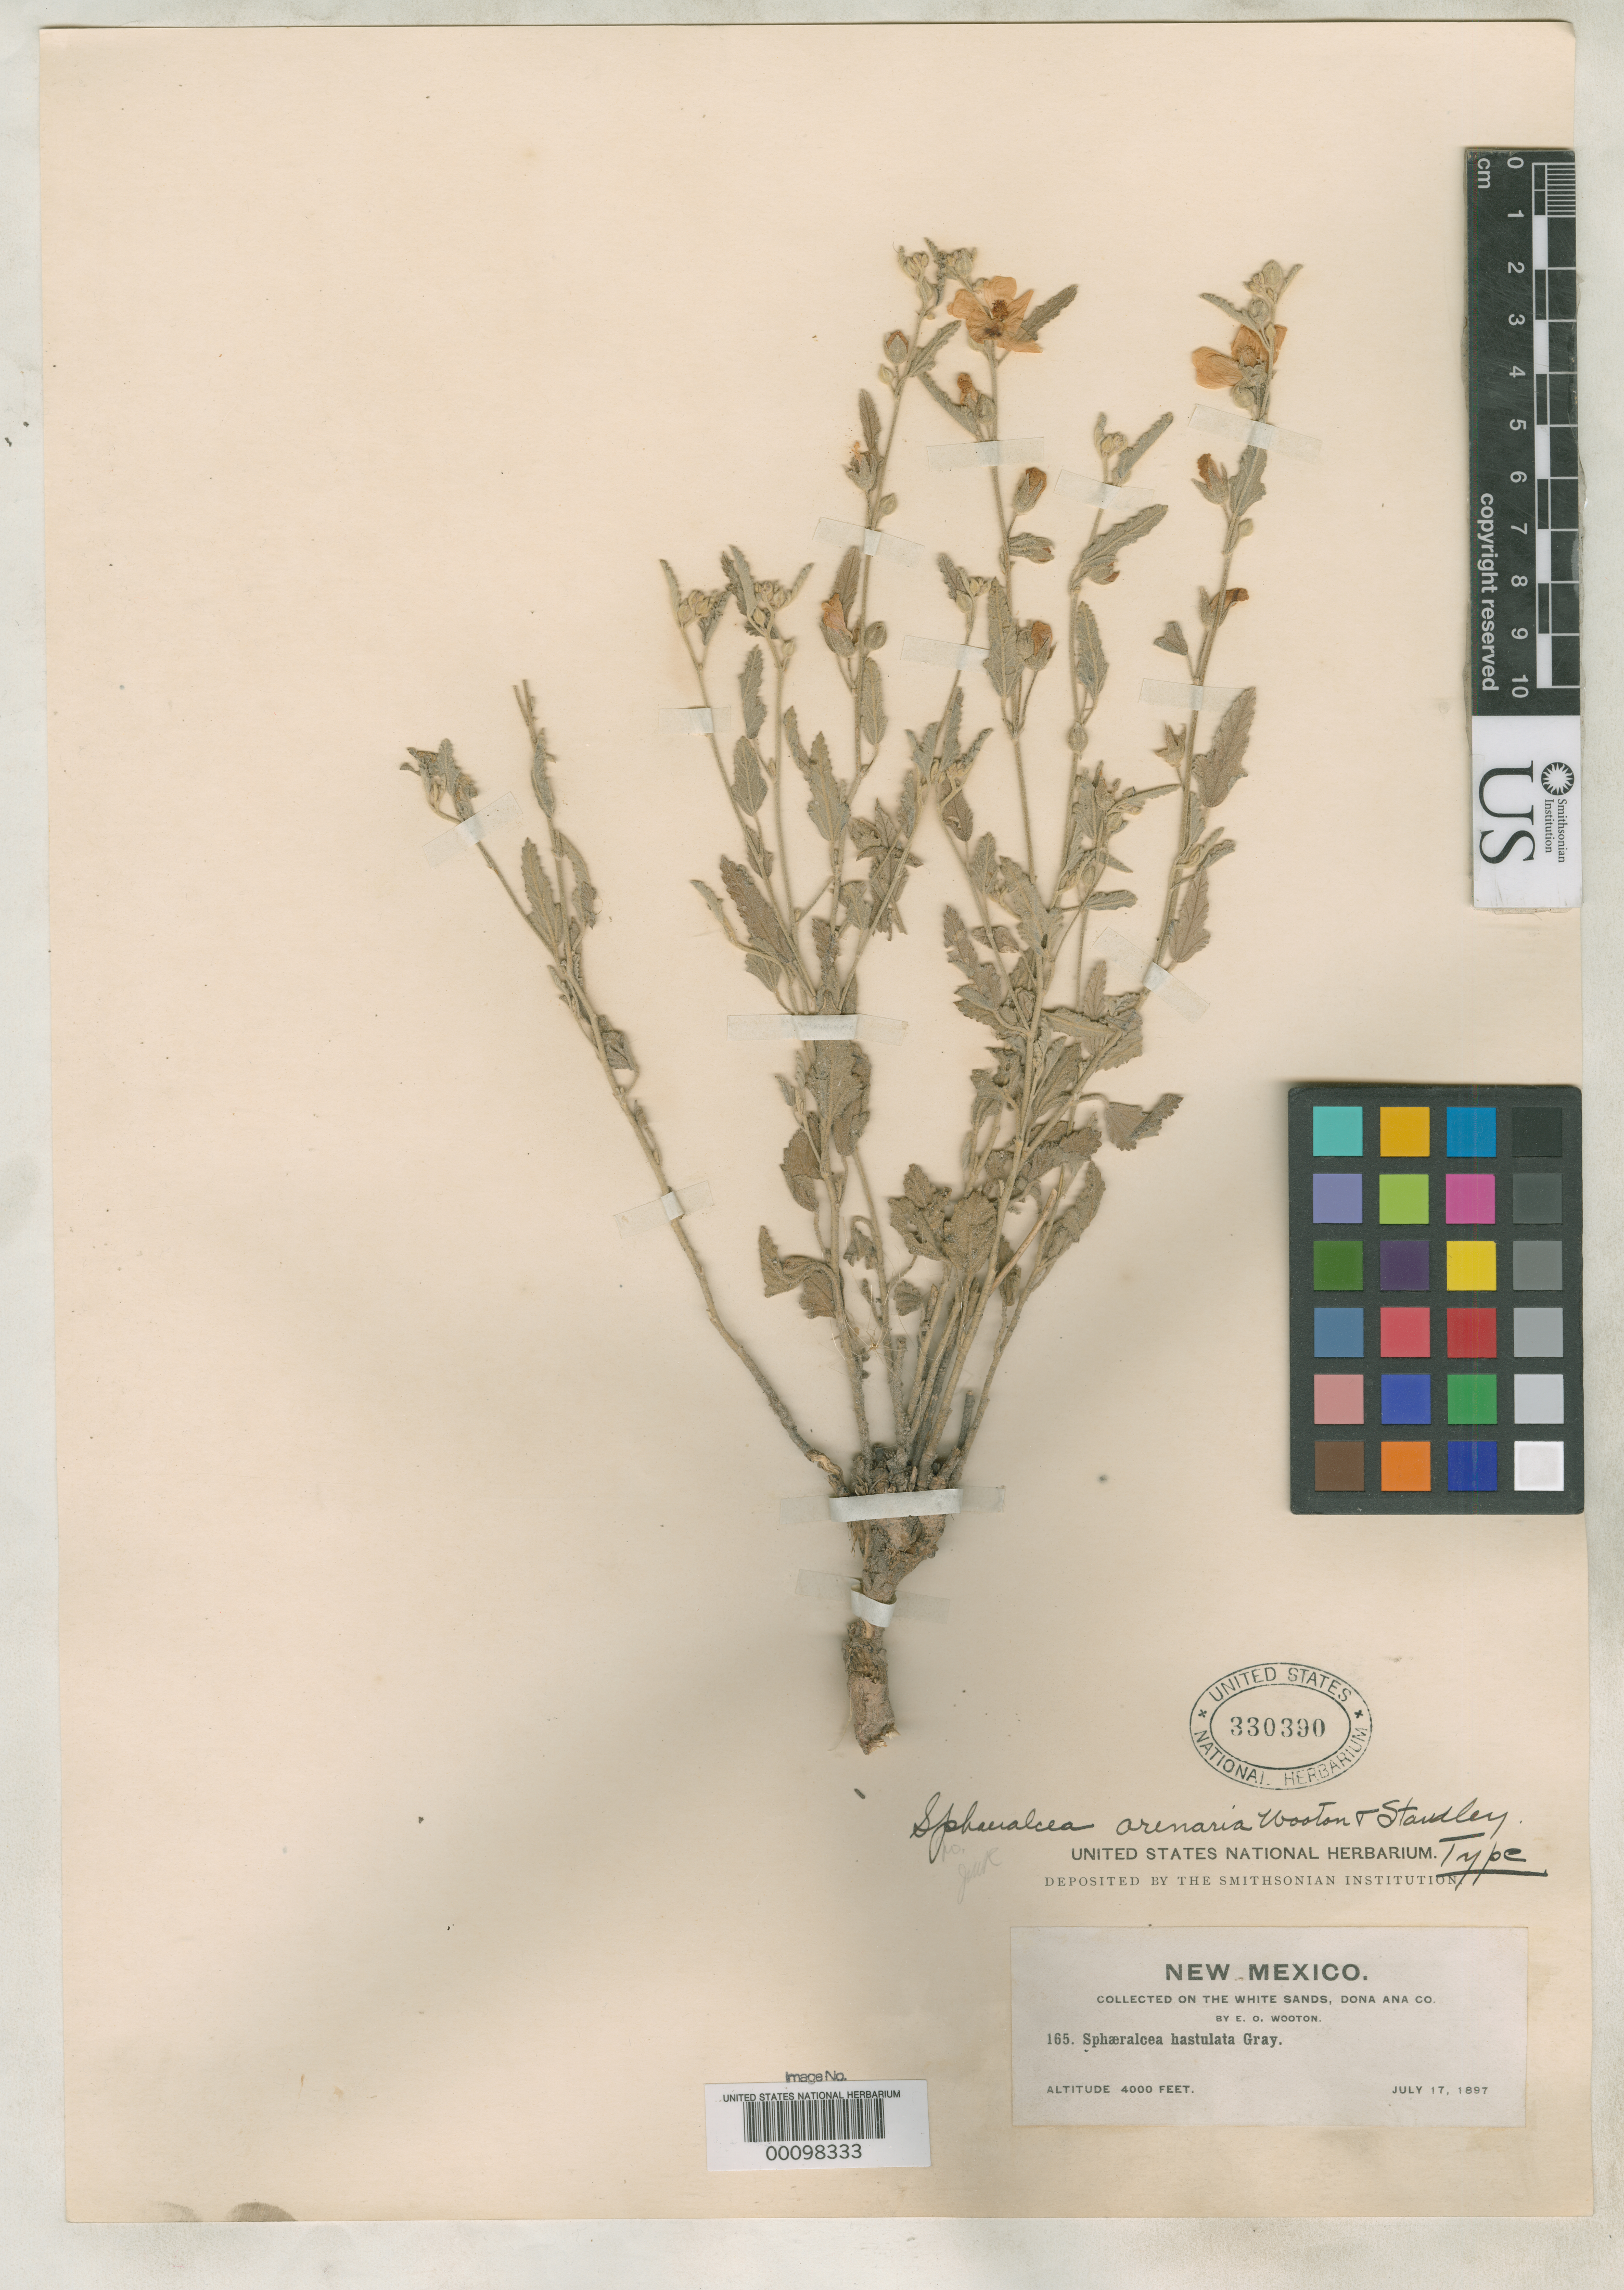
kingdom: Plantae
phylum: Tracheophyta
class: Magnoliopsida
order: Malvales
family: Malvaceae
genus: Sphaeralcea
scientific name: Sphaeralcea arenaria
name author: Wooton & Standl.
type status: Holotype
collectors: E. O. Wooton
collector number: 165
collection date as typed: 17 Jul 1897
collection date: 1897-07-17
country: United States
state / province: New Mexico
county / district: Otero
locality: White Sands.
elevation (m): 1200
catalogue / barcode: US 330390